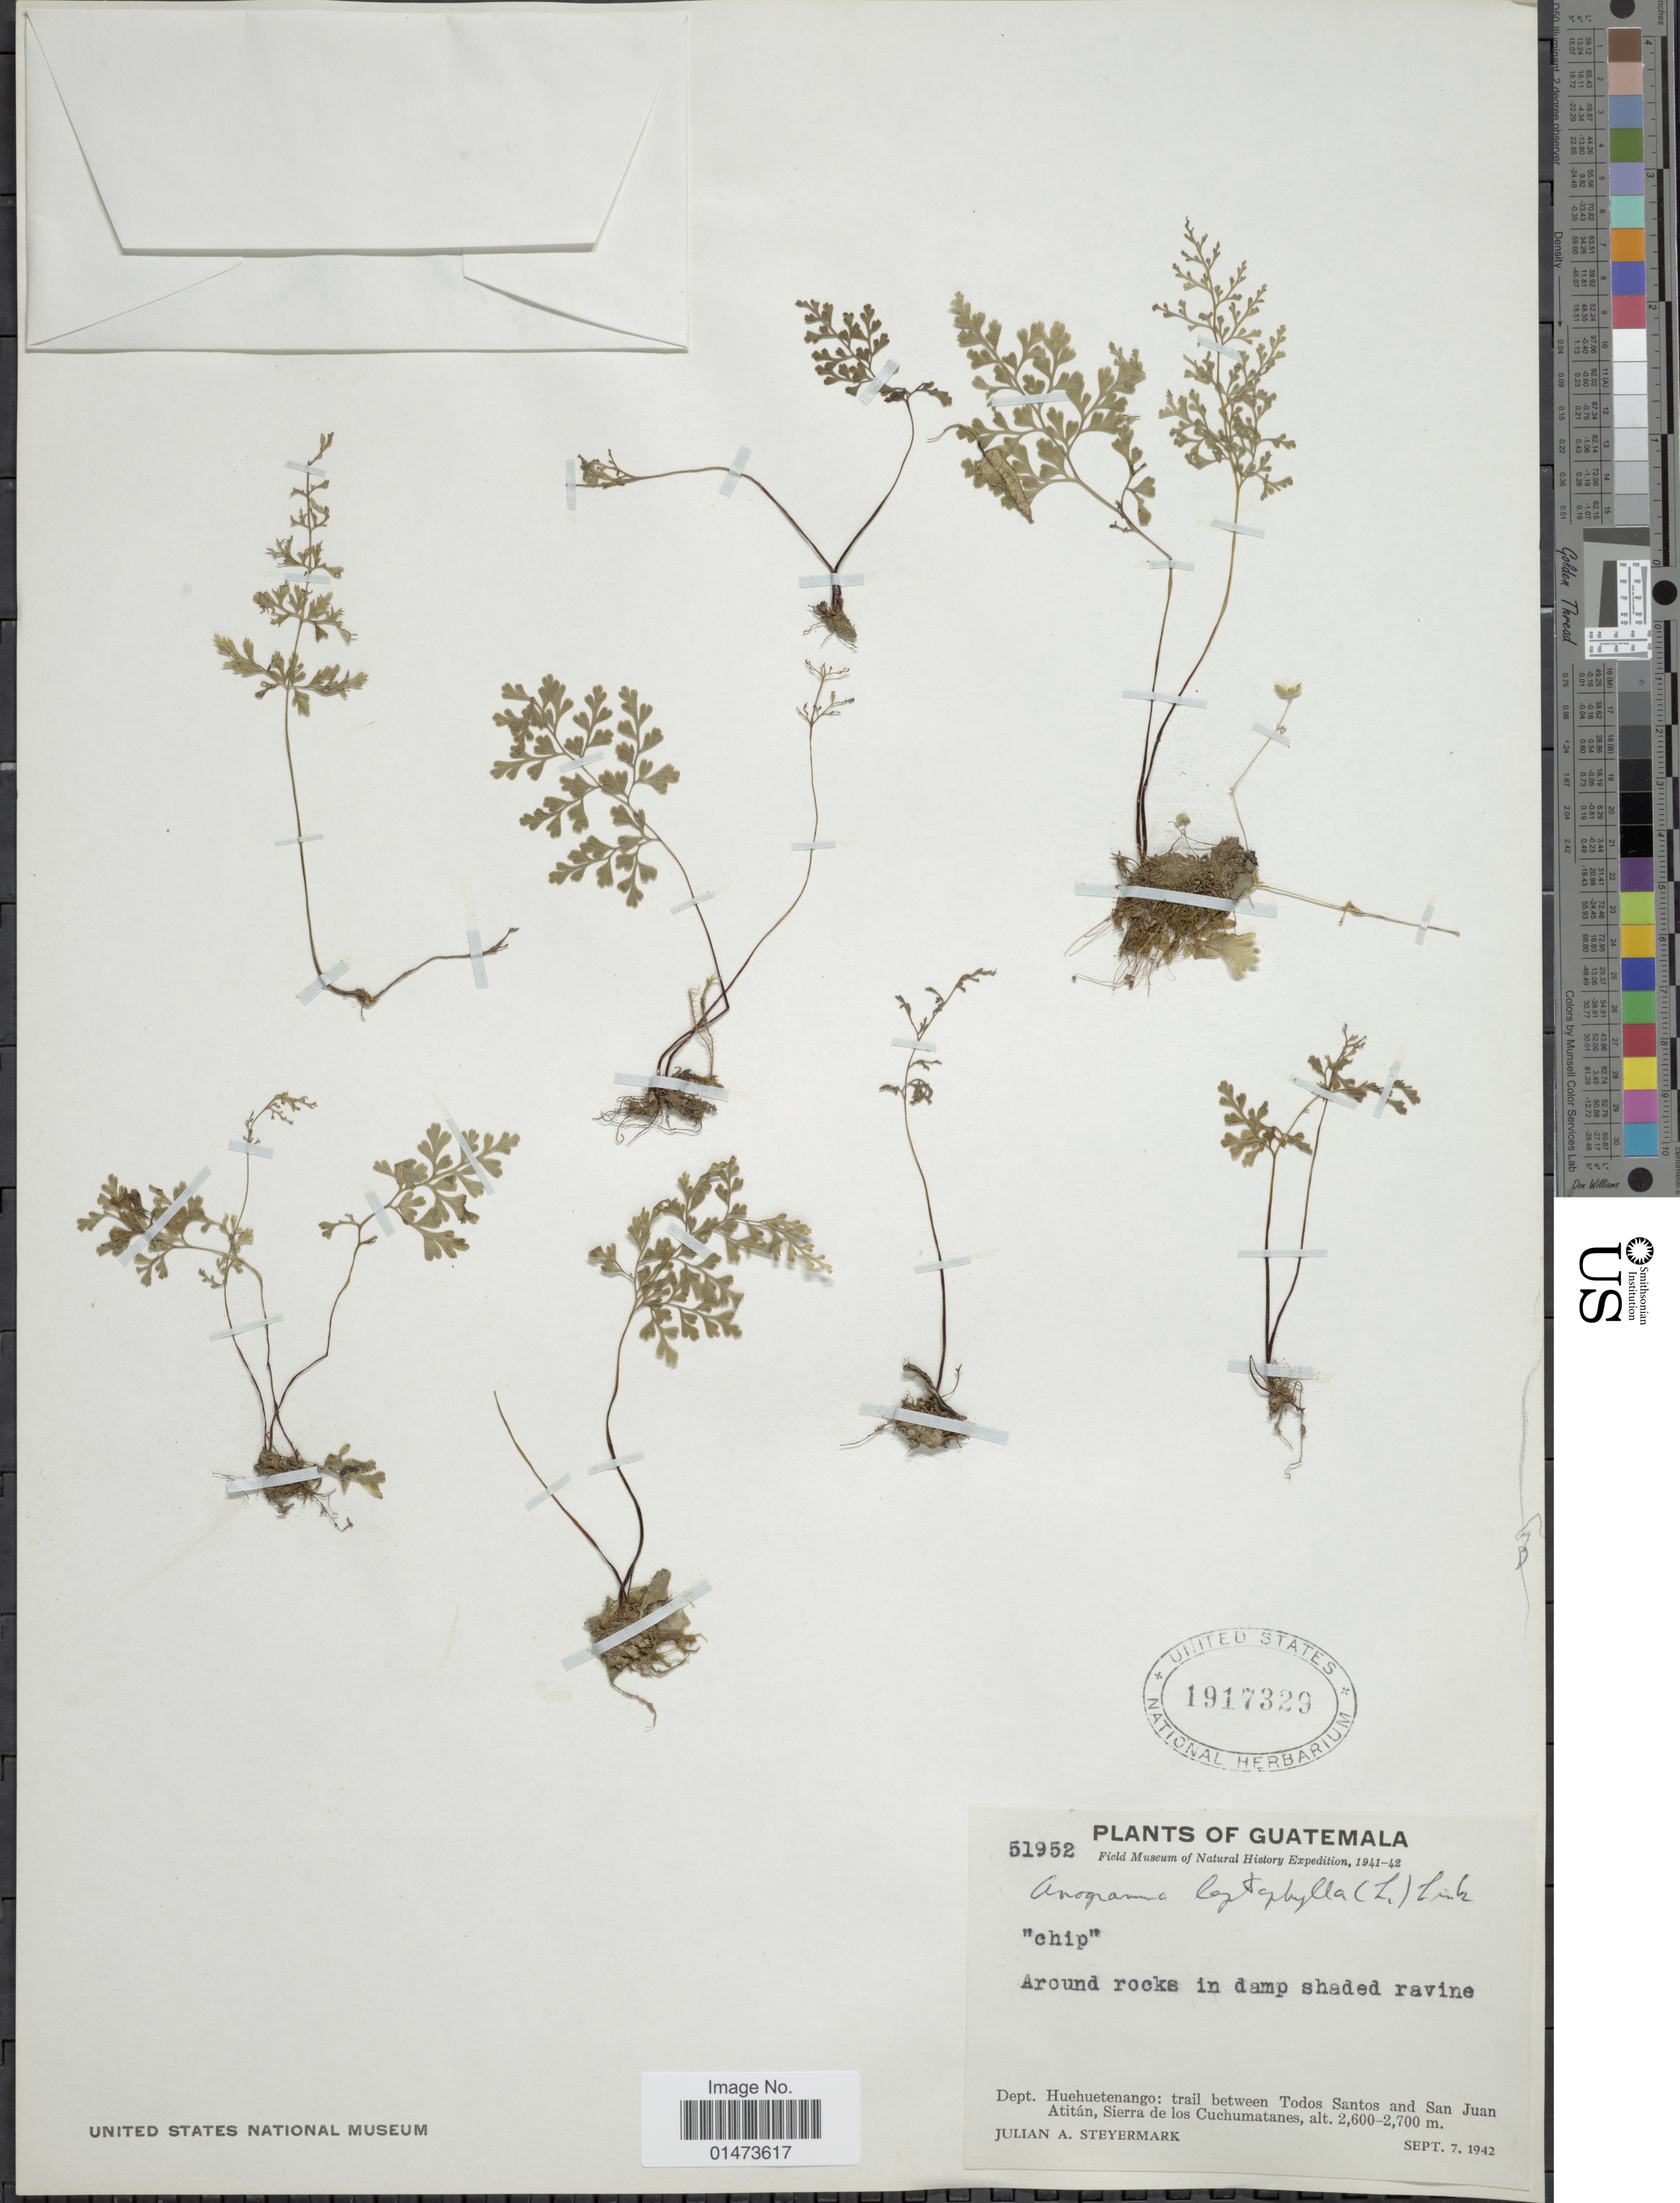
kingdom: Plantae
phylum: Tracheophyta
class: Polypodiopsida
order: Polypodiales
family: Pteridaceae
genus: Anogramma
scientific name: Anogramma leptophylla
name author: (L.) Link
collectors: J. Steyermark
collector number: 51952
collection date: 1942-09-07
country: Guatemala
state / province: Huehuetenango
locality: Trail between Todos Santos and San Juan Atitlán, Sierra de los Cuchumatanes.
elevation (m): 2600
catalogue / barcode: US 1917329